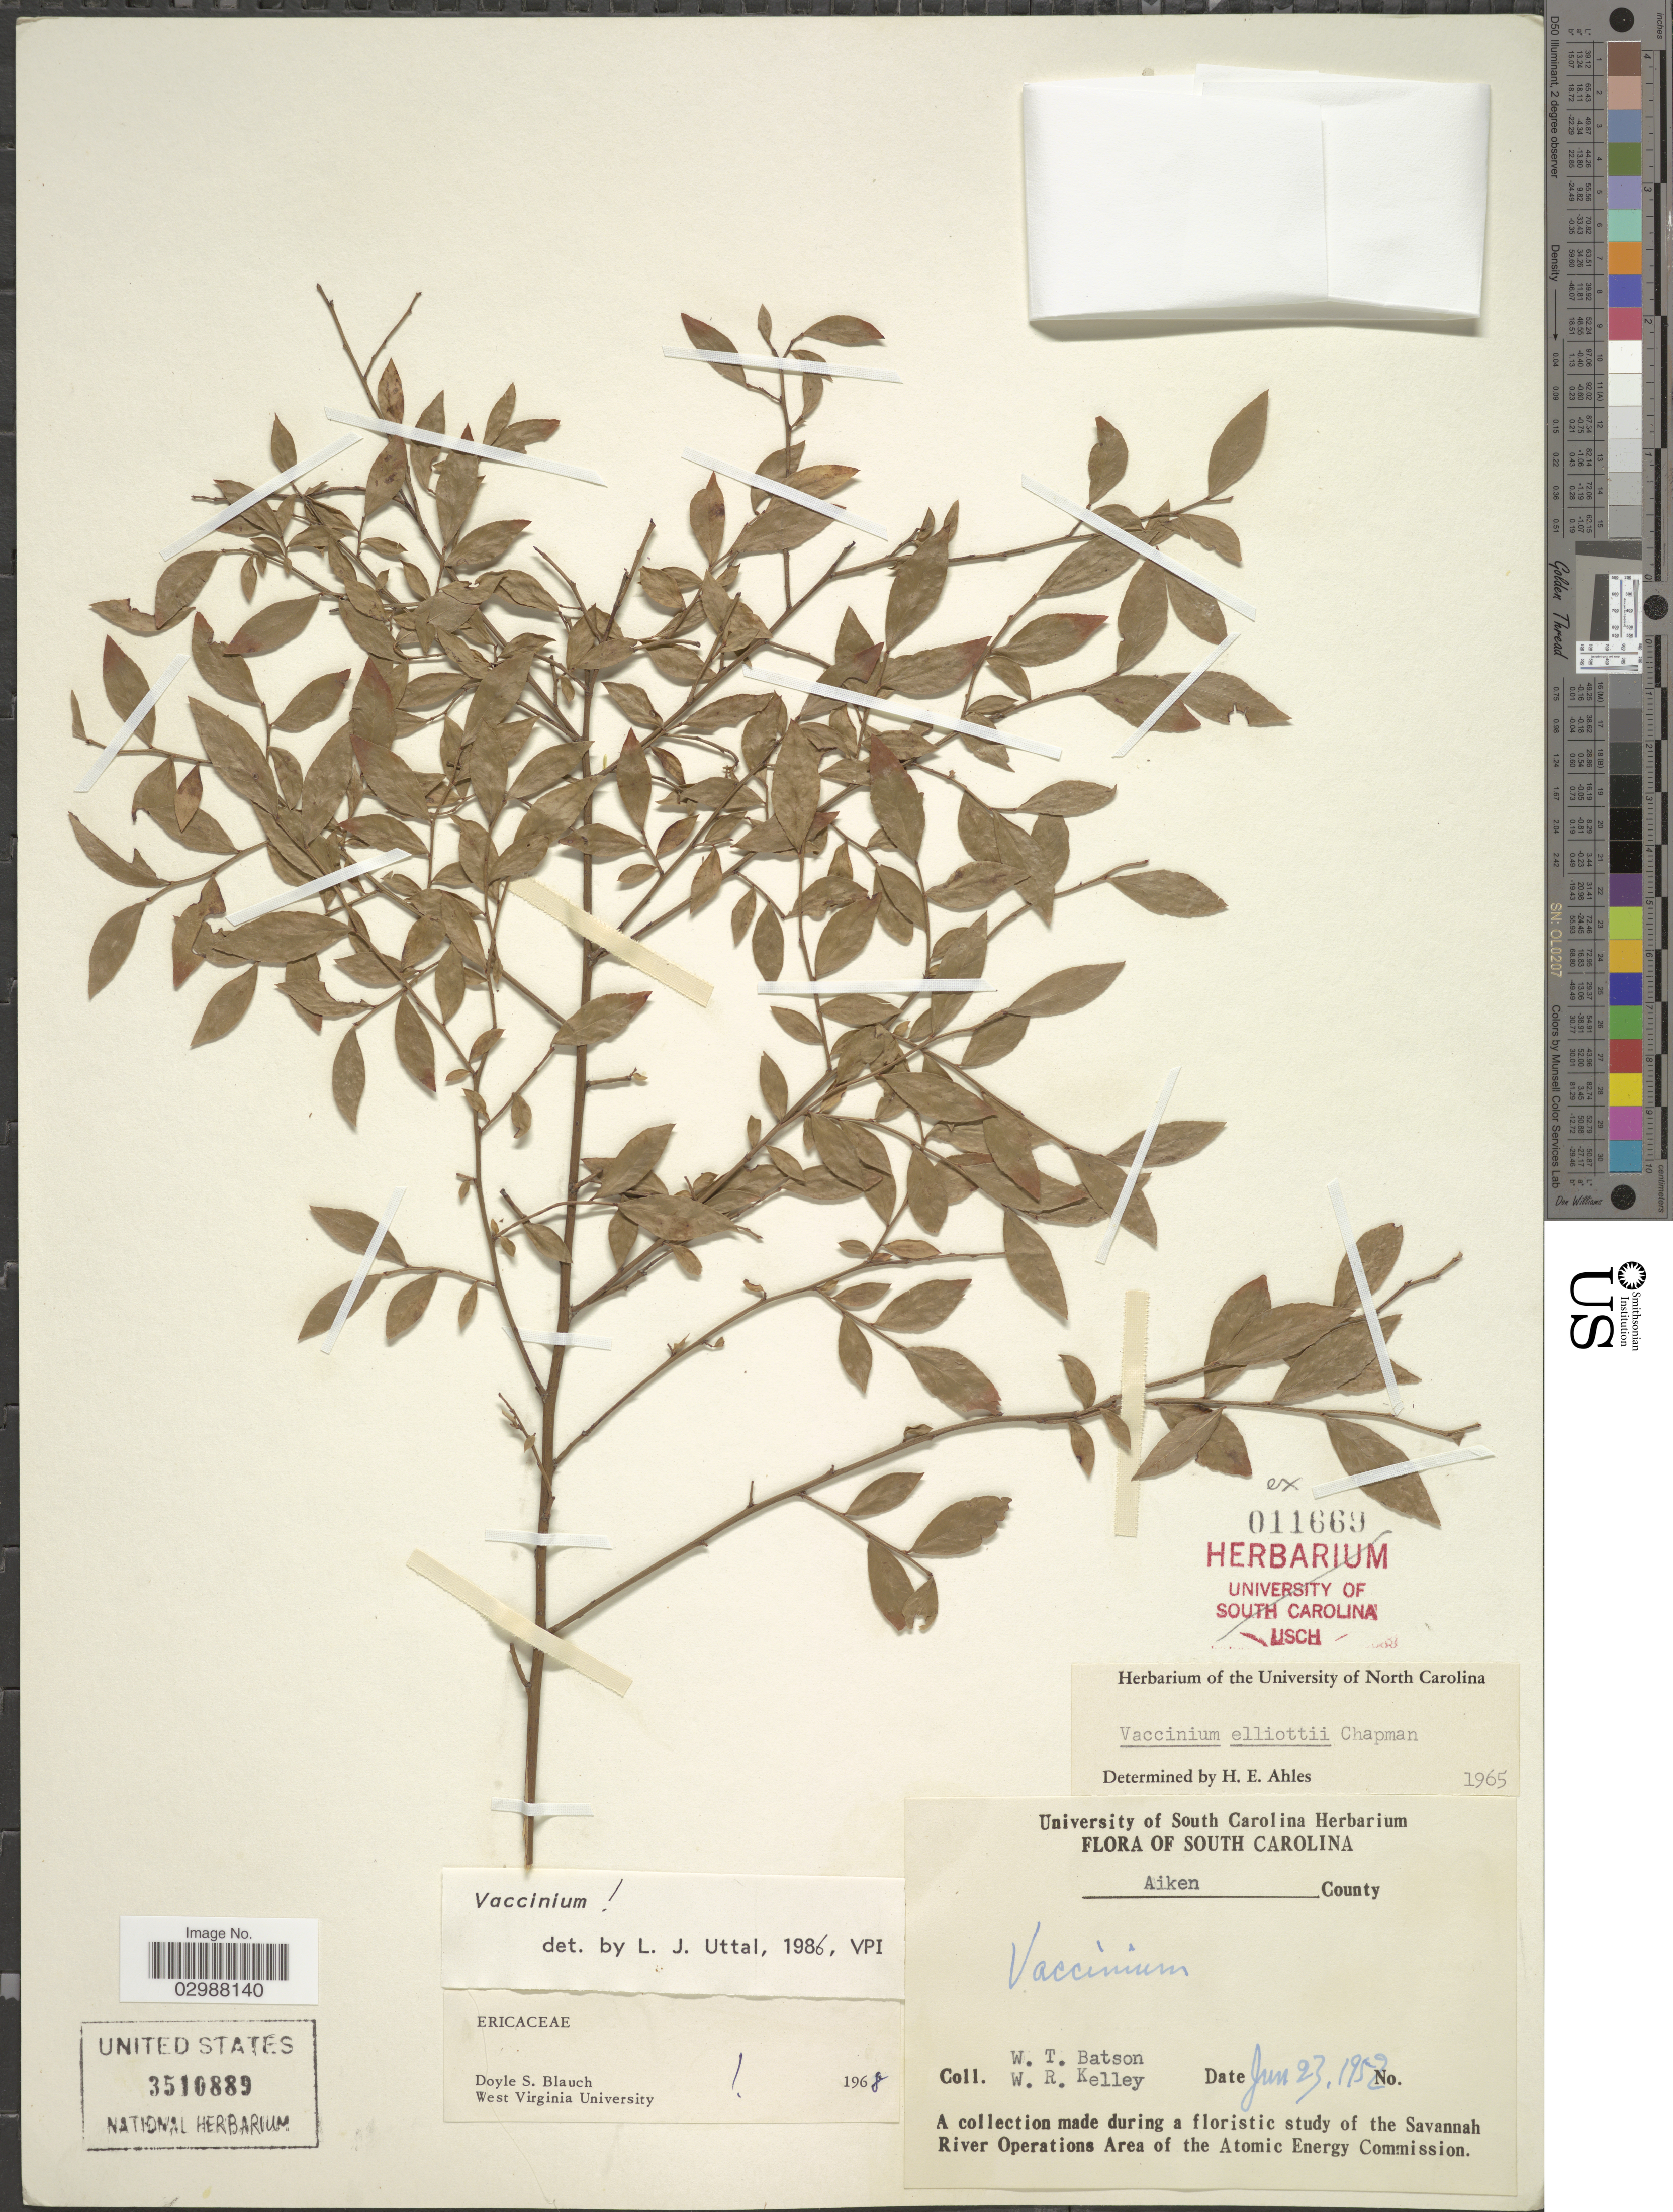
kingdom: Plantae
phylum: Tracheophyta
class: Magnoliopsida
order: Ericales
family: Ericaceae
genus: Vaccinium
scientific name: Vaccinium elliottii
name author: Chapm.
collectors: W. Batson & W. R. Kelley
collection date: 1952-06-23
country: United States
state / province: South Carolina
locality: Aiken County.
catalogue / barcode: US 3510889